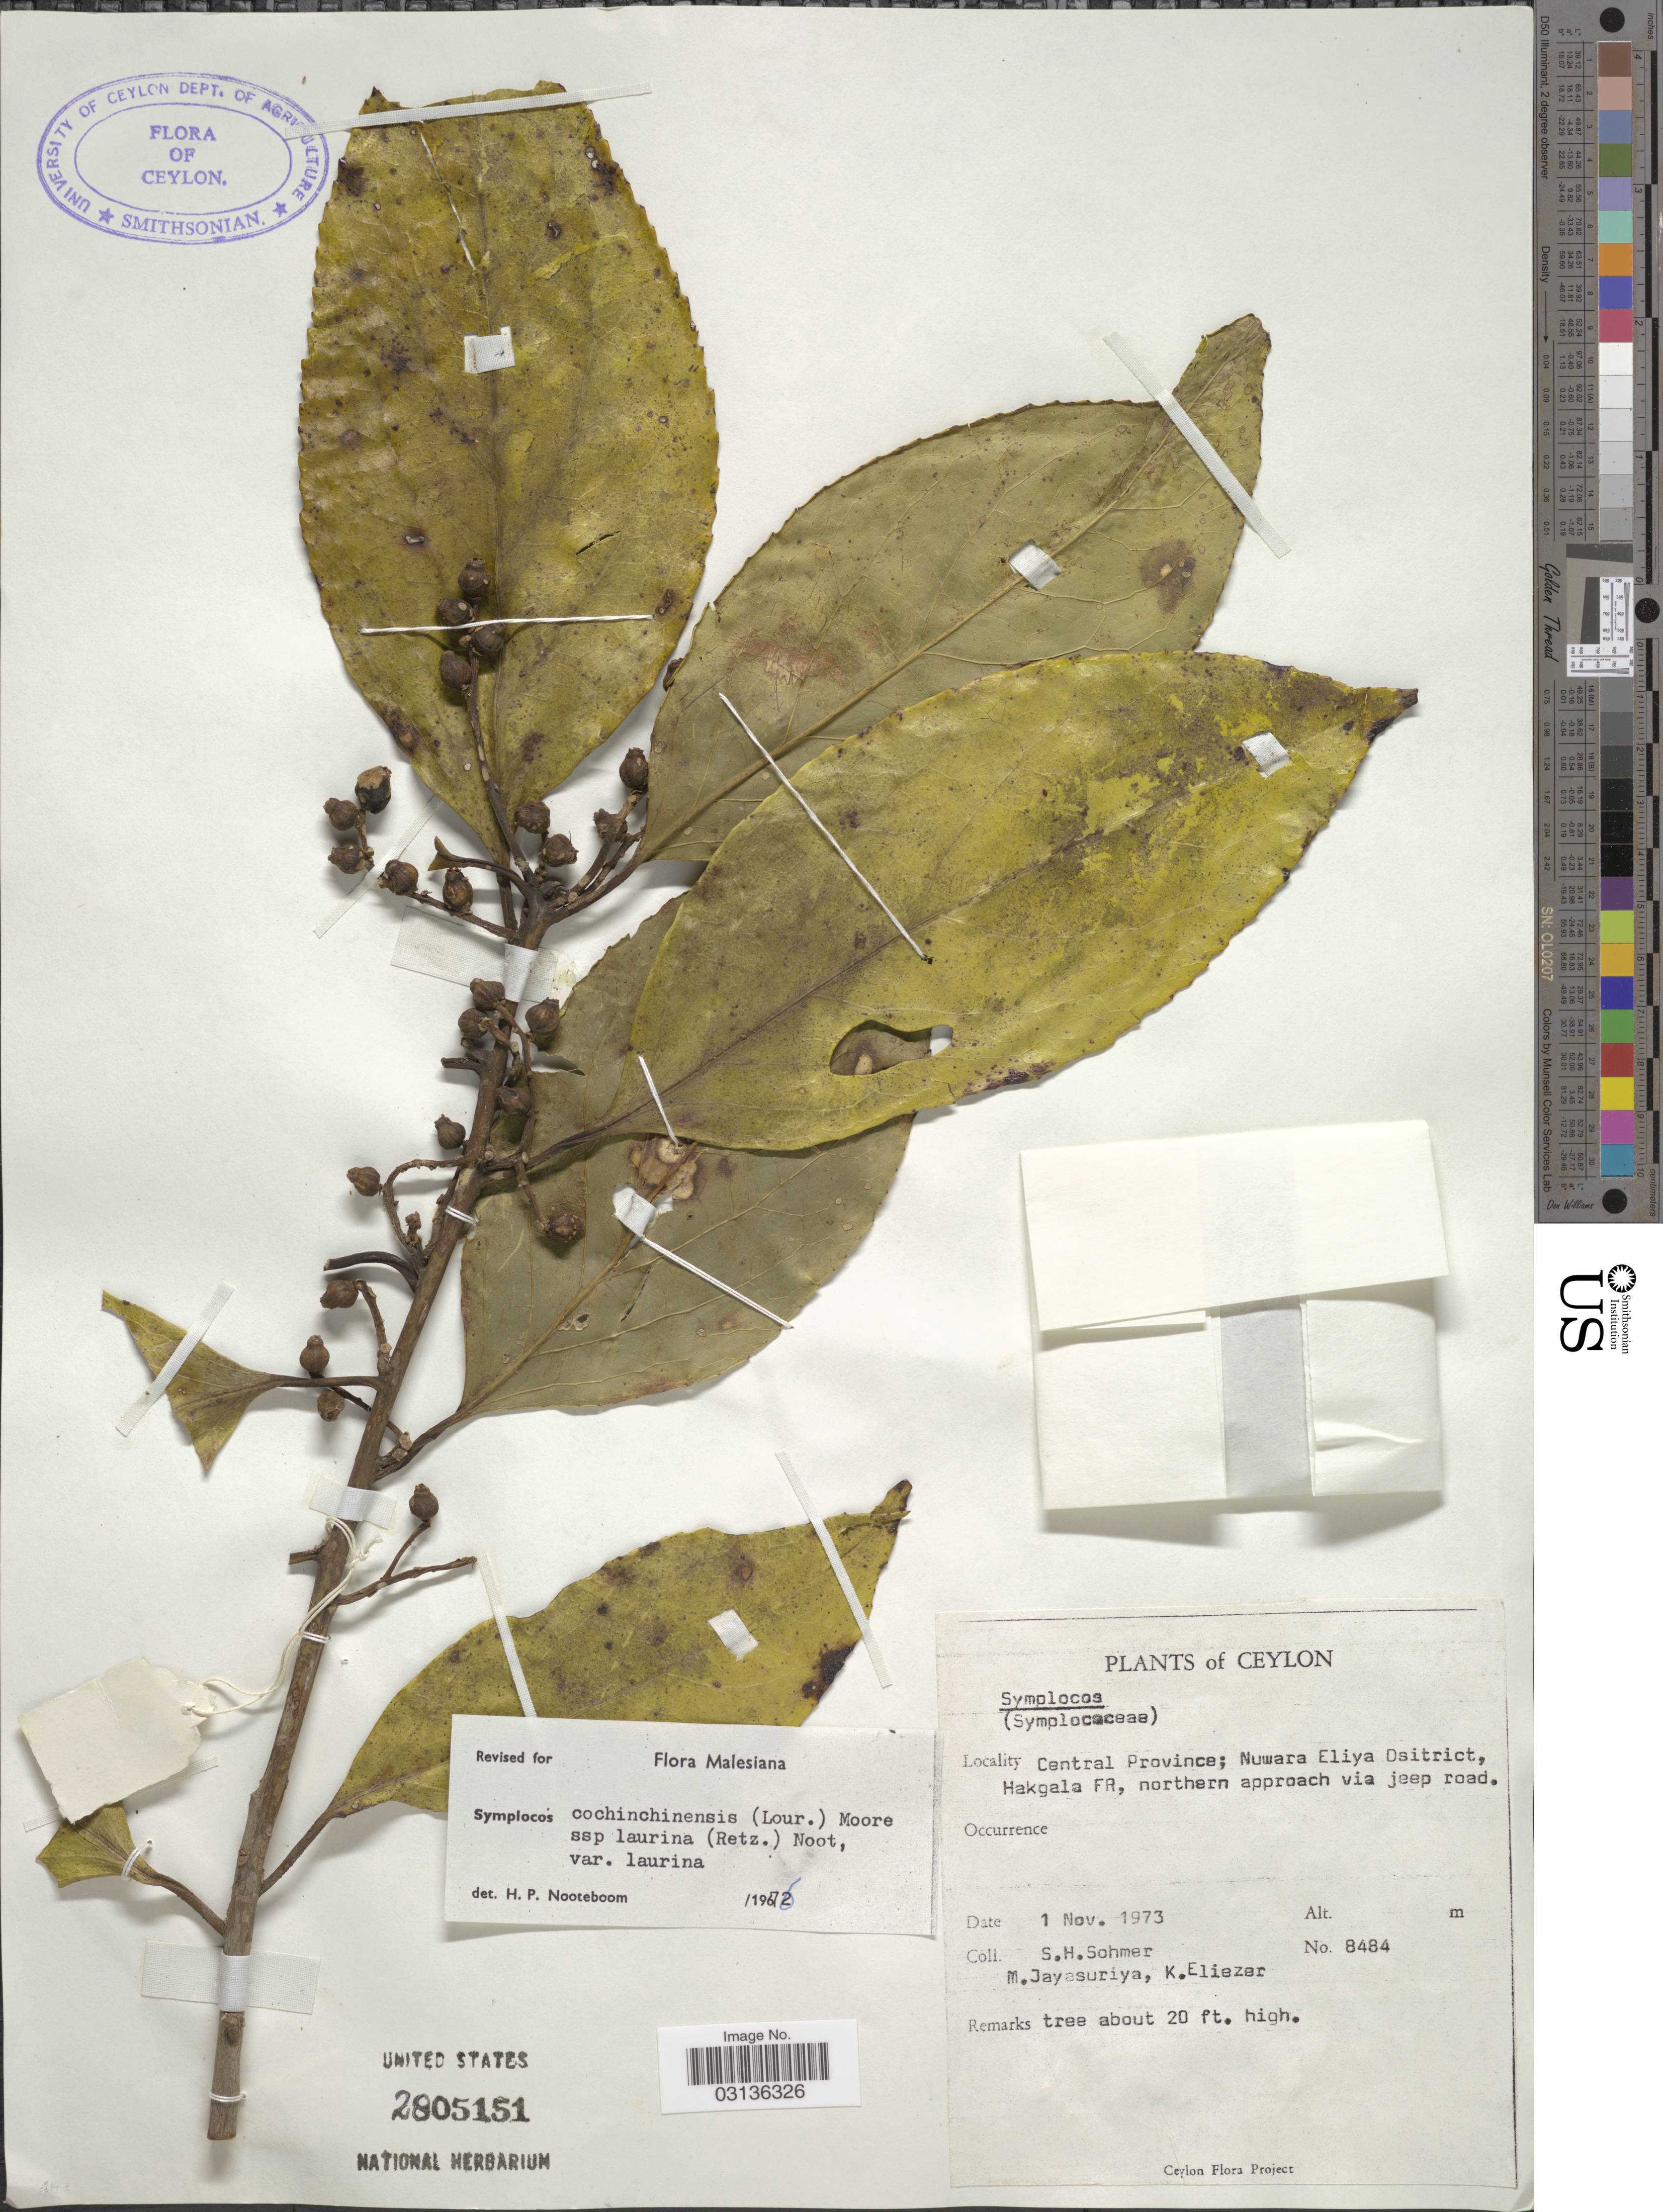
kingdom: Plantae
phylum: Tracheophyta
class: Magnoliopsida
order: Ericales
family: Symplocaceae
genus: Symplocos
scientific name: Symplocos cochinchinensis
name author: (Lour.) S. Moore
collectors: S. H. Sohmer, M. Jayasuriya & K. Eliezer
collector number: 8484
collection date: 1973-11-01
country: Sri Lanka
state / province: Central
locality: Ceylon. Central Province; Nuwara Eliya District, Hakgala FR, northern approach via jeep road.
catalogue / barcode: US 2805151